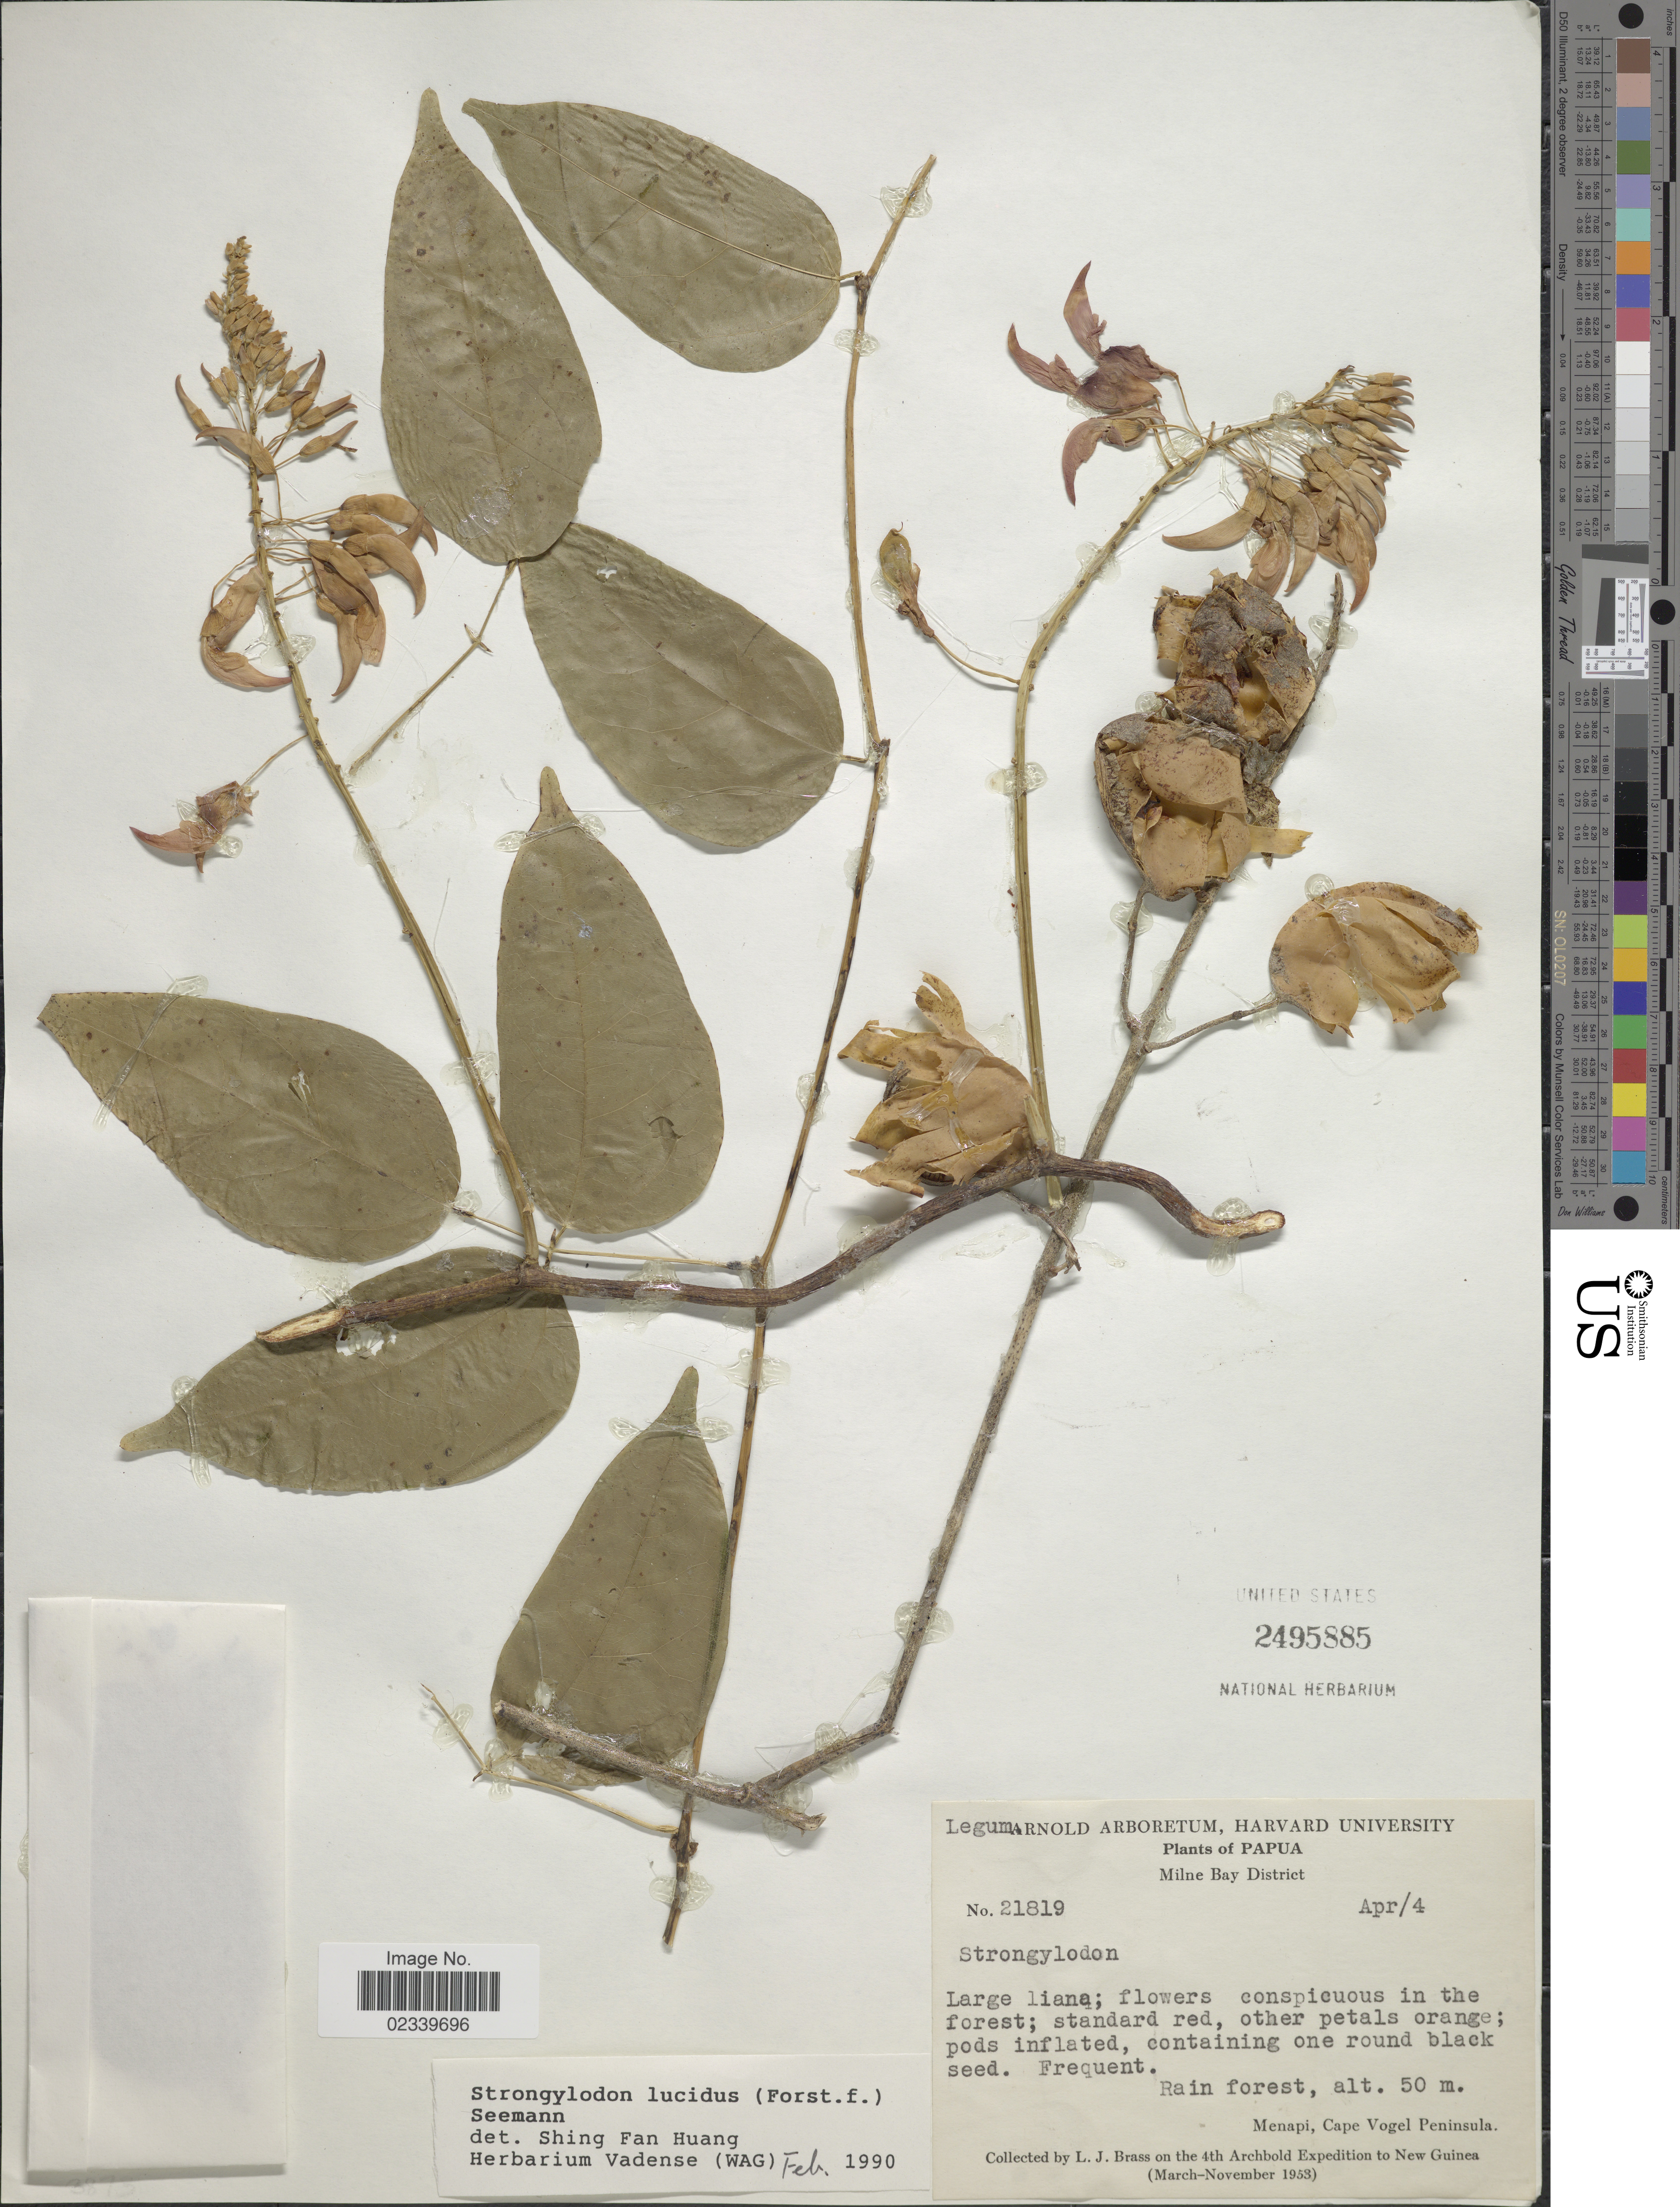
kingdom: Plantae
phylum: Tracheophyta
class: Magnoliopsida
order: Fabales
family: Fabaceae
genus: Strongylodon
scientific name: Strongylodon lucidus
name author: (G. Forst.) Seem.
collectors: L. J. Brass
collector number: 21819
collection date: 1953-04-04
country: Papua New Guinea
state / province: Milne Bay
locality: Papua, Milne Bay District. Rain forest. Menapi, Cape Vogel Peninsila.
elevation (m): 50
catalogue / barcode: US 2495885